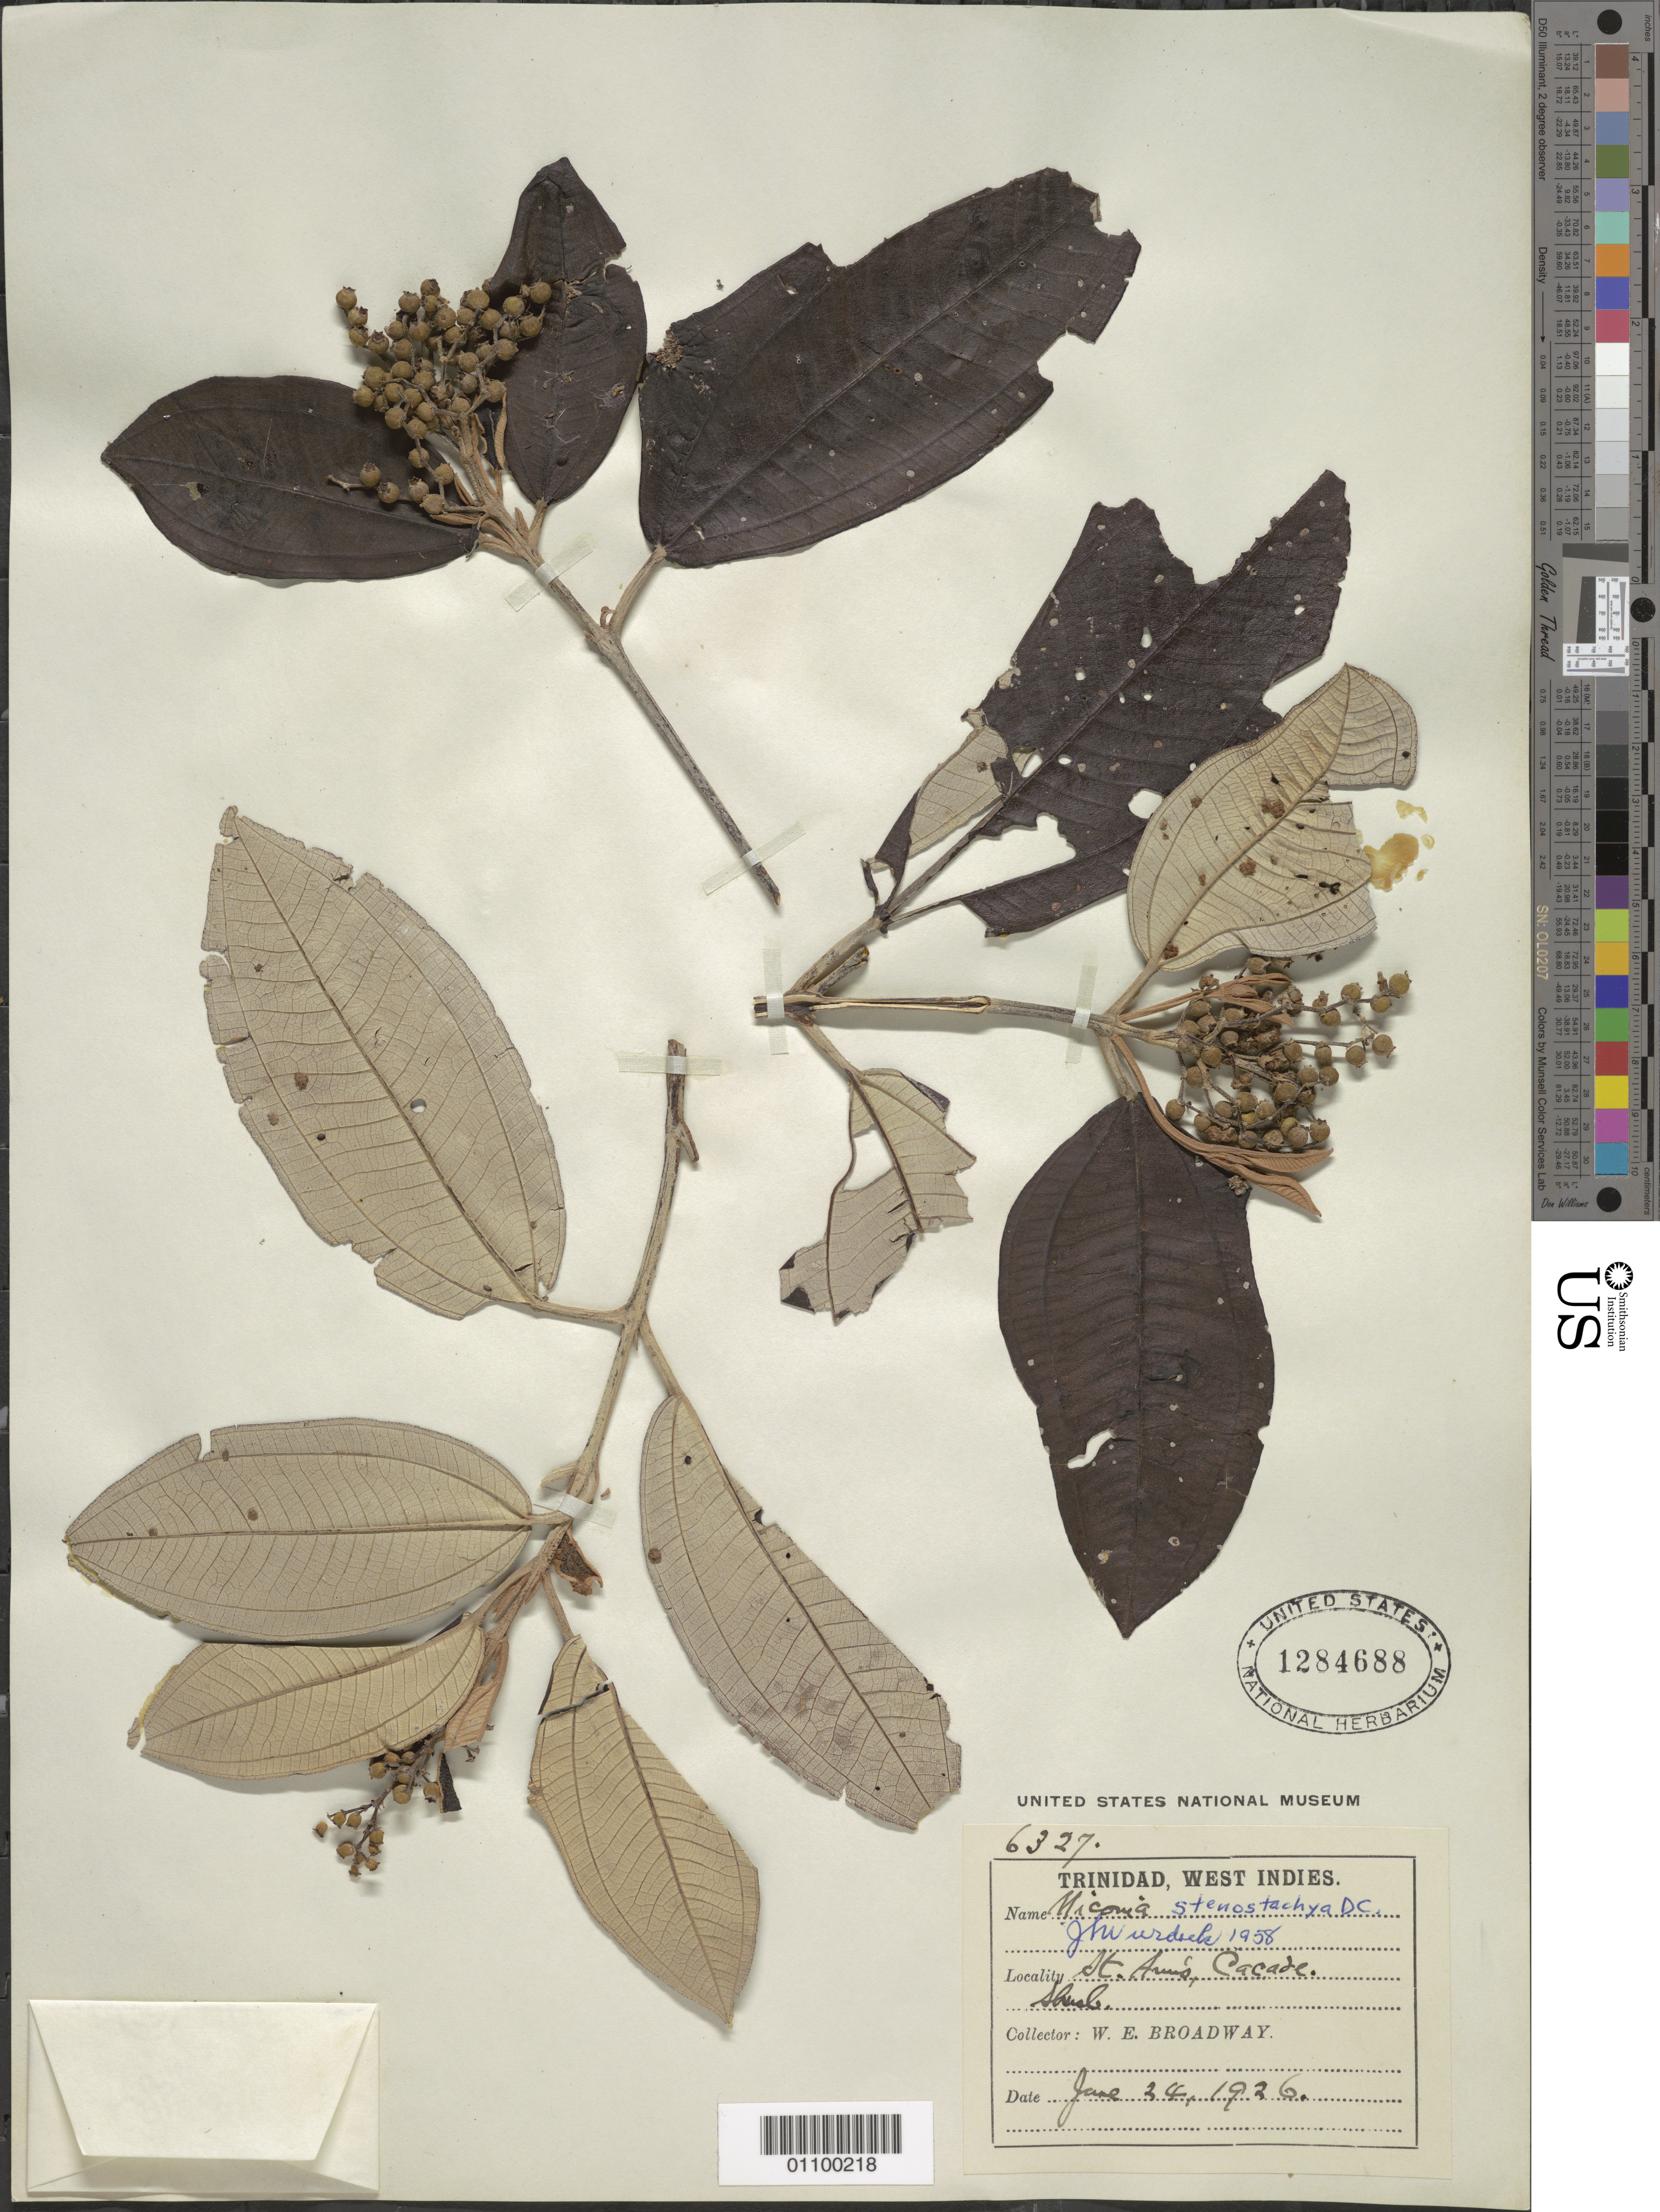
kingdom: Plantae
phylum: Tracheophyta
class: Magnoliopsida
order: Myrtales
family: Melastomataceae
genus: Miconia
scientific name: Miconia stenostachya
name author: DC.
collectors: W. E. Broadway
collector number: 6327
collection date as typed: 24 Jun 1926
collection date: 1926-06-24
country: Trinidad and Tobago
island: Trinidad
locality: St. Ann's, Cacade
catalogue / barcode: US 1284688